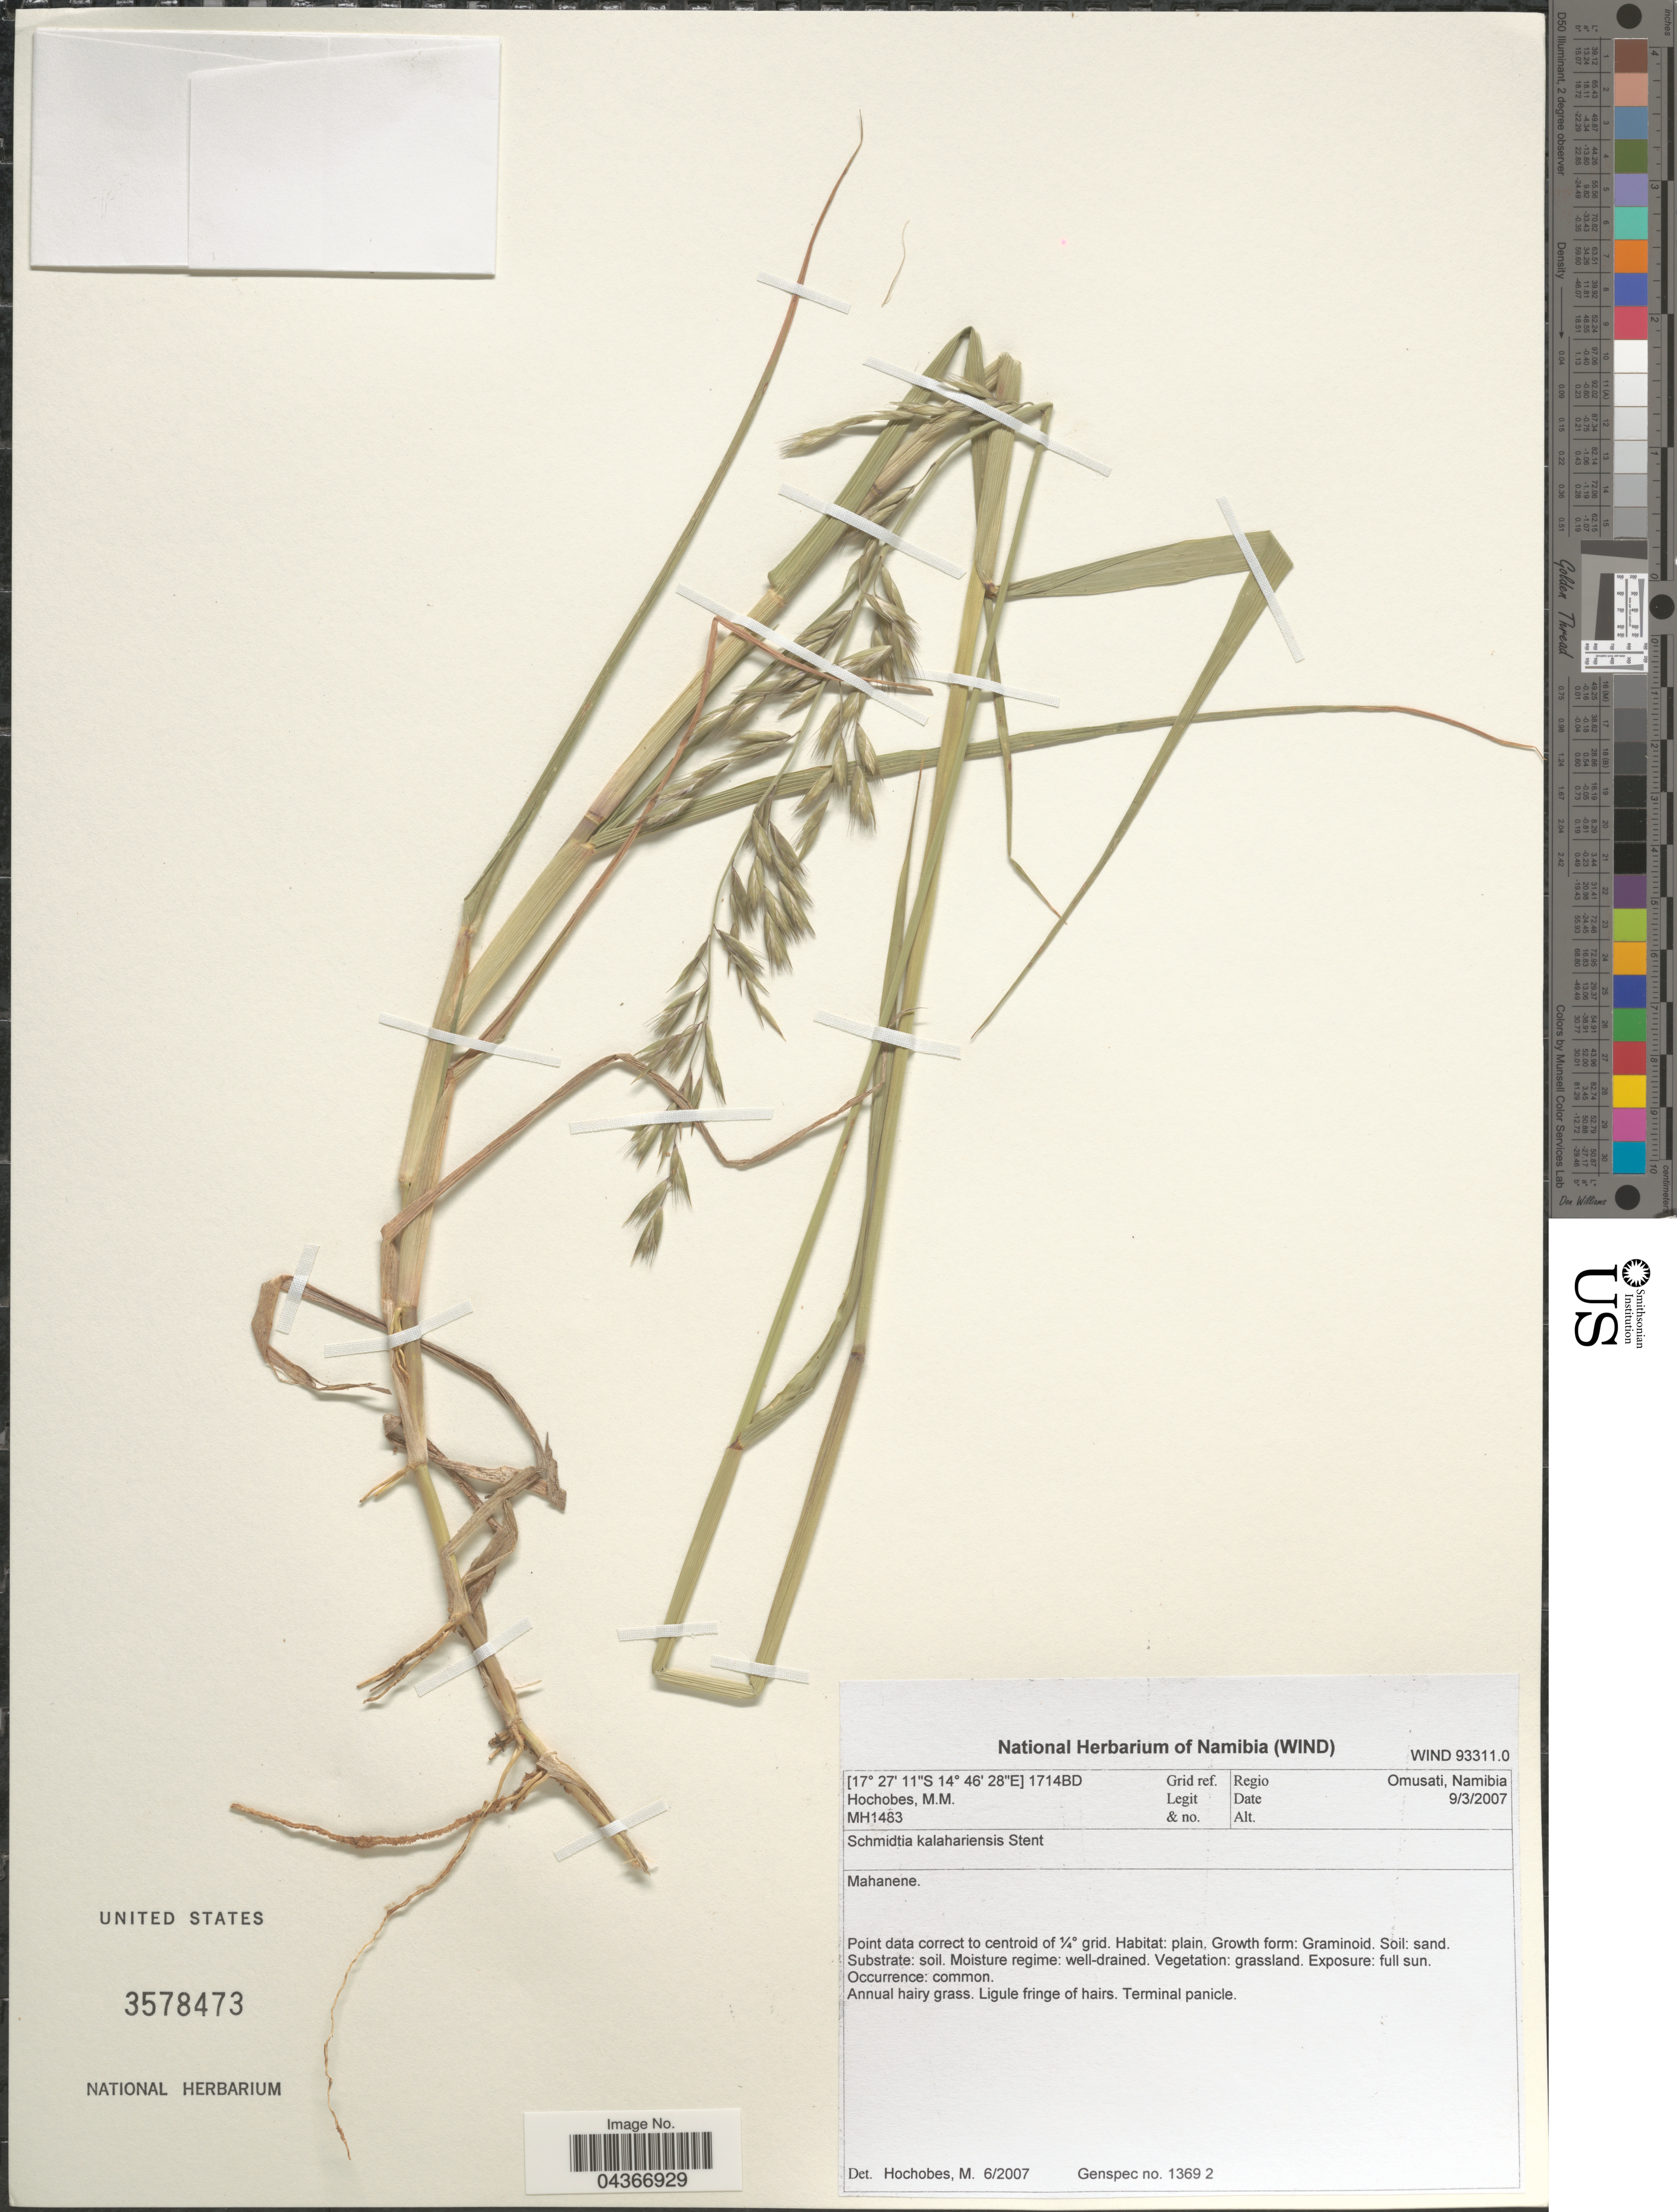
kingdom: Plantae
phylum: Tracheophyta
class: Liliopsida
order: Poales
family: Poaceae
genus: Schmidtia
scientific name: Schmidtia kalahariensis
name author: Stent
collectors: M. Hochobes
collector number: MH1483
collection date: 2007-03-09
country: Namibia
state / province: Omusati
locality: Grid ref. 1714BD. Regio Omusati, Namibia. Mahanene.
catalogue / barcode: US 3578473